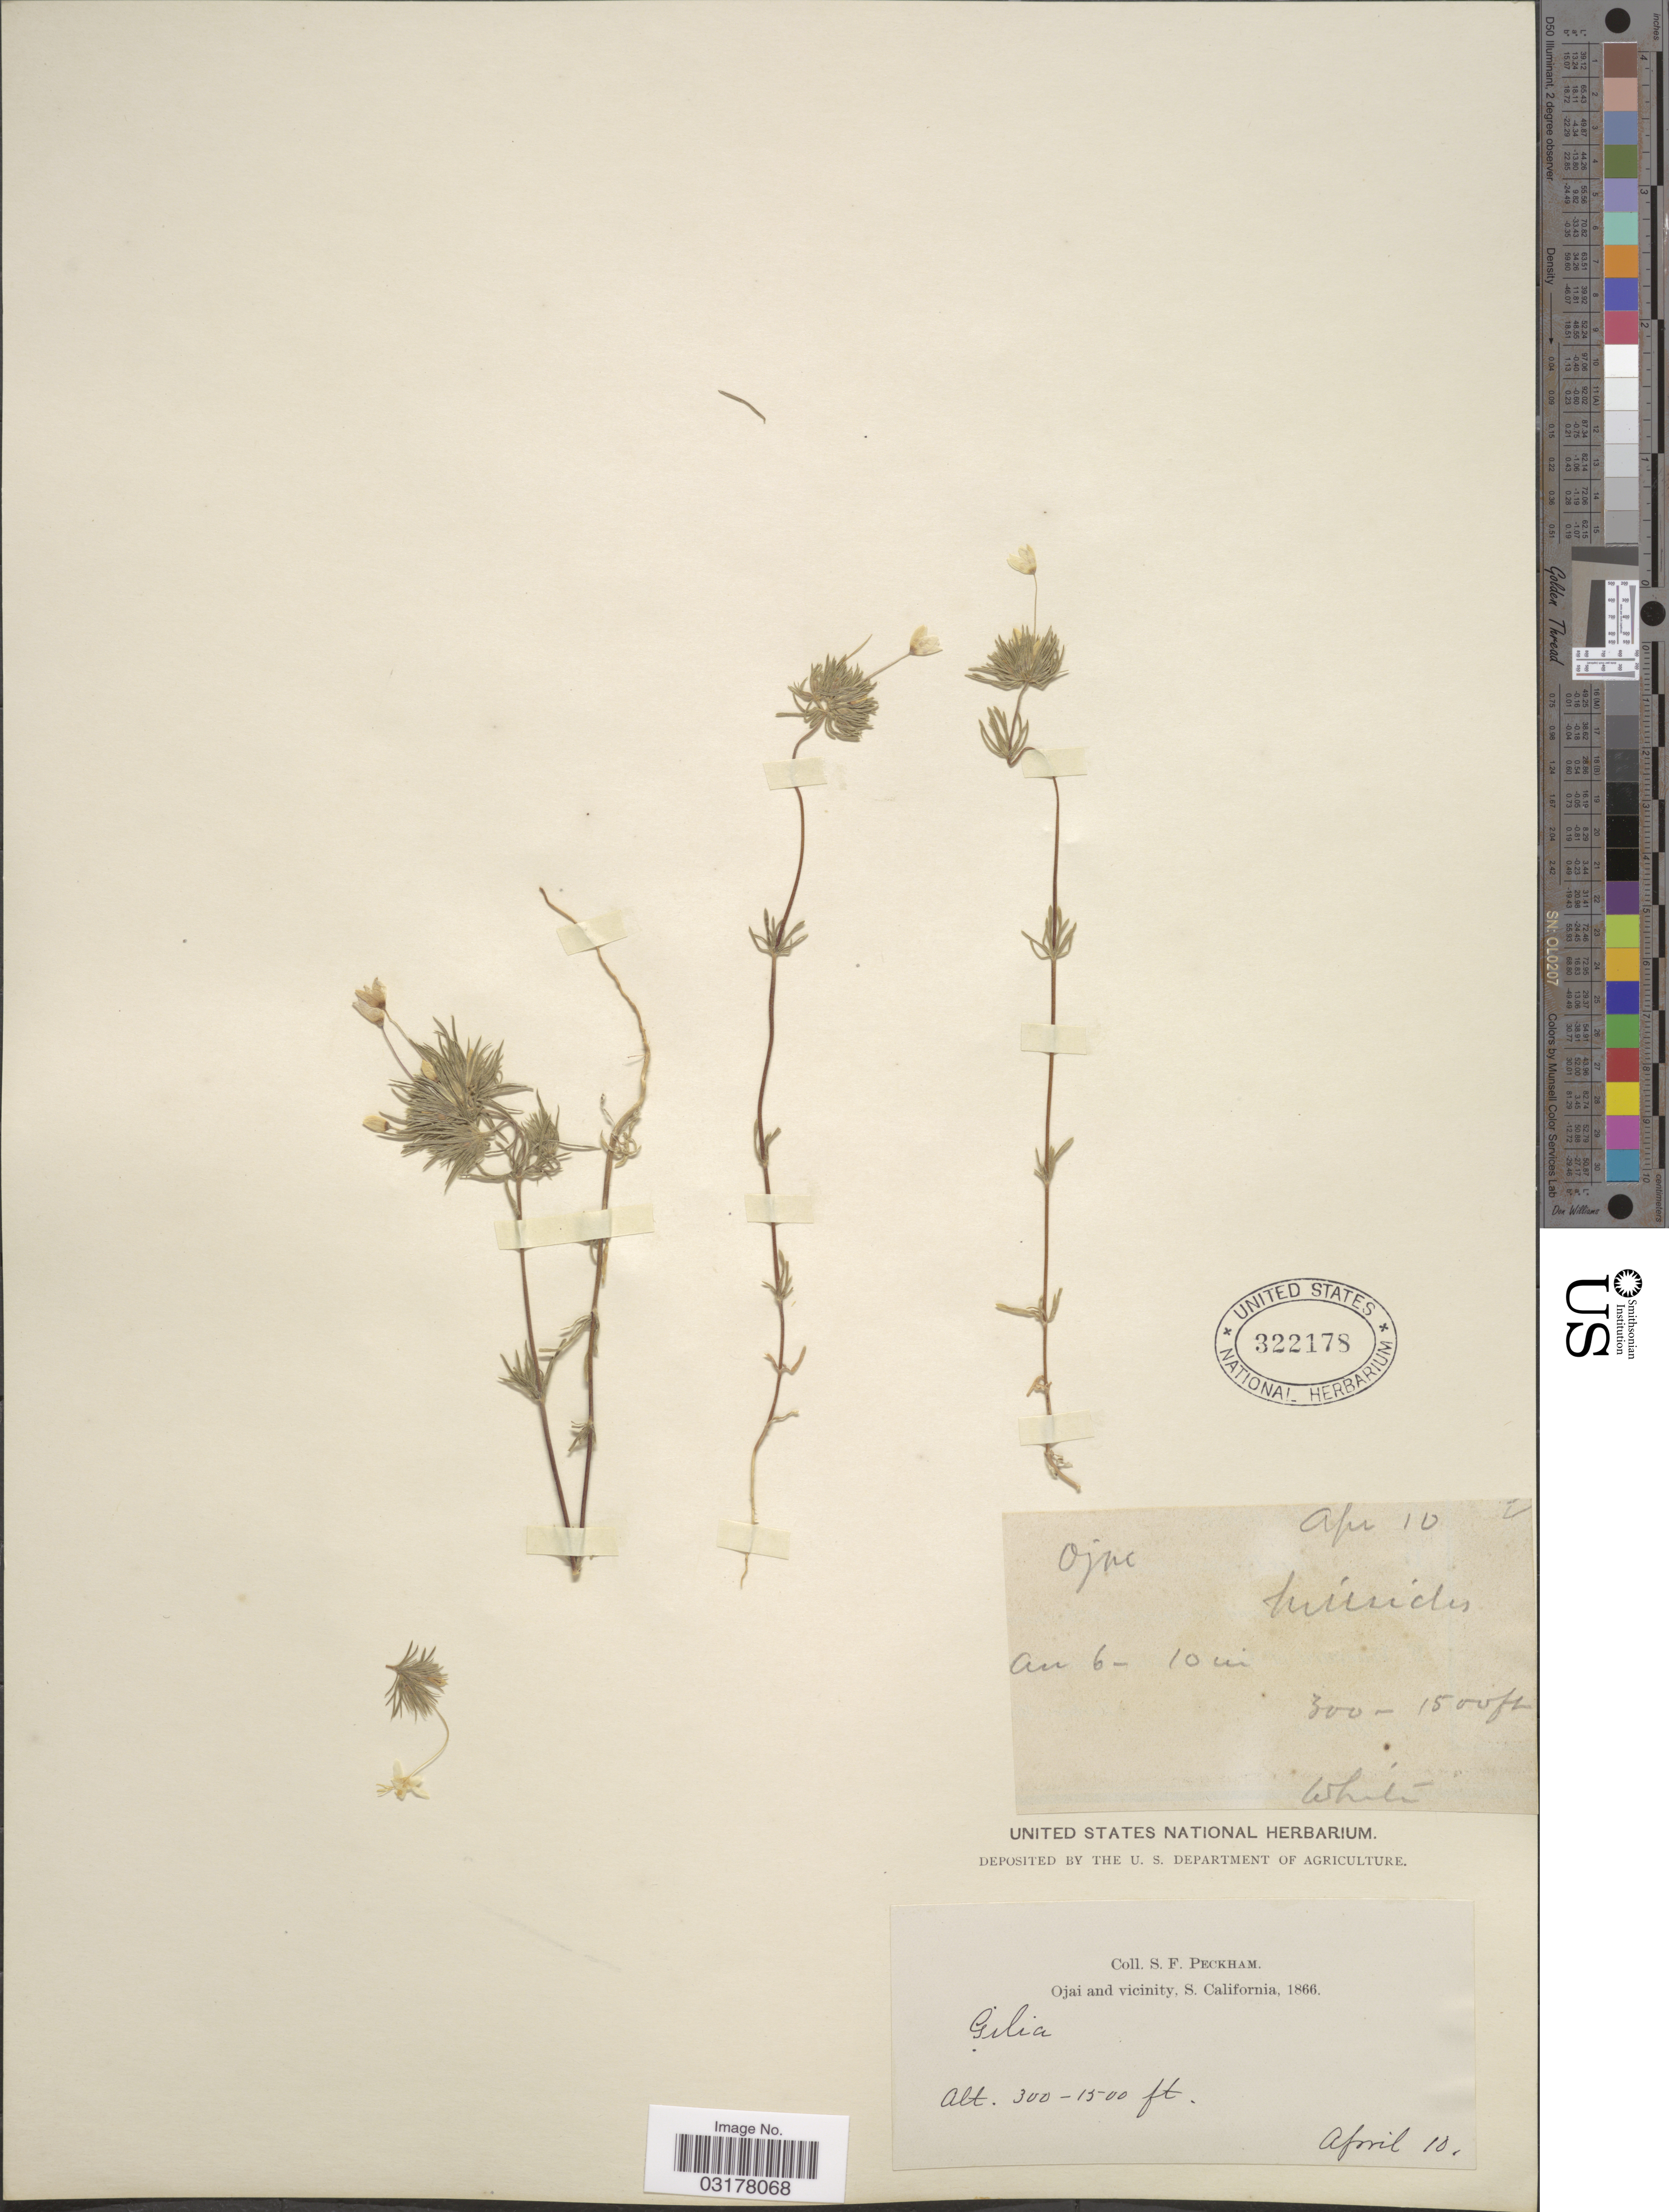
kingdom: Plantae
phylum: Tracheophyta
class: Magnoliopsida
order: Ericales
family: Polemoniaceae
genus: Leptosiphon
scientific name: Leptosiphon parviflorus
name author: Benth.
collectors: S. Peckham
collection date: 1866-04-10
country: United States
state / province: California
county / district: Ventura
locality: Ojai and vicinity S. California.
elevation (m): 91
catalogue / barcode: US 322178